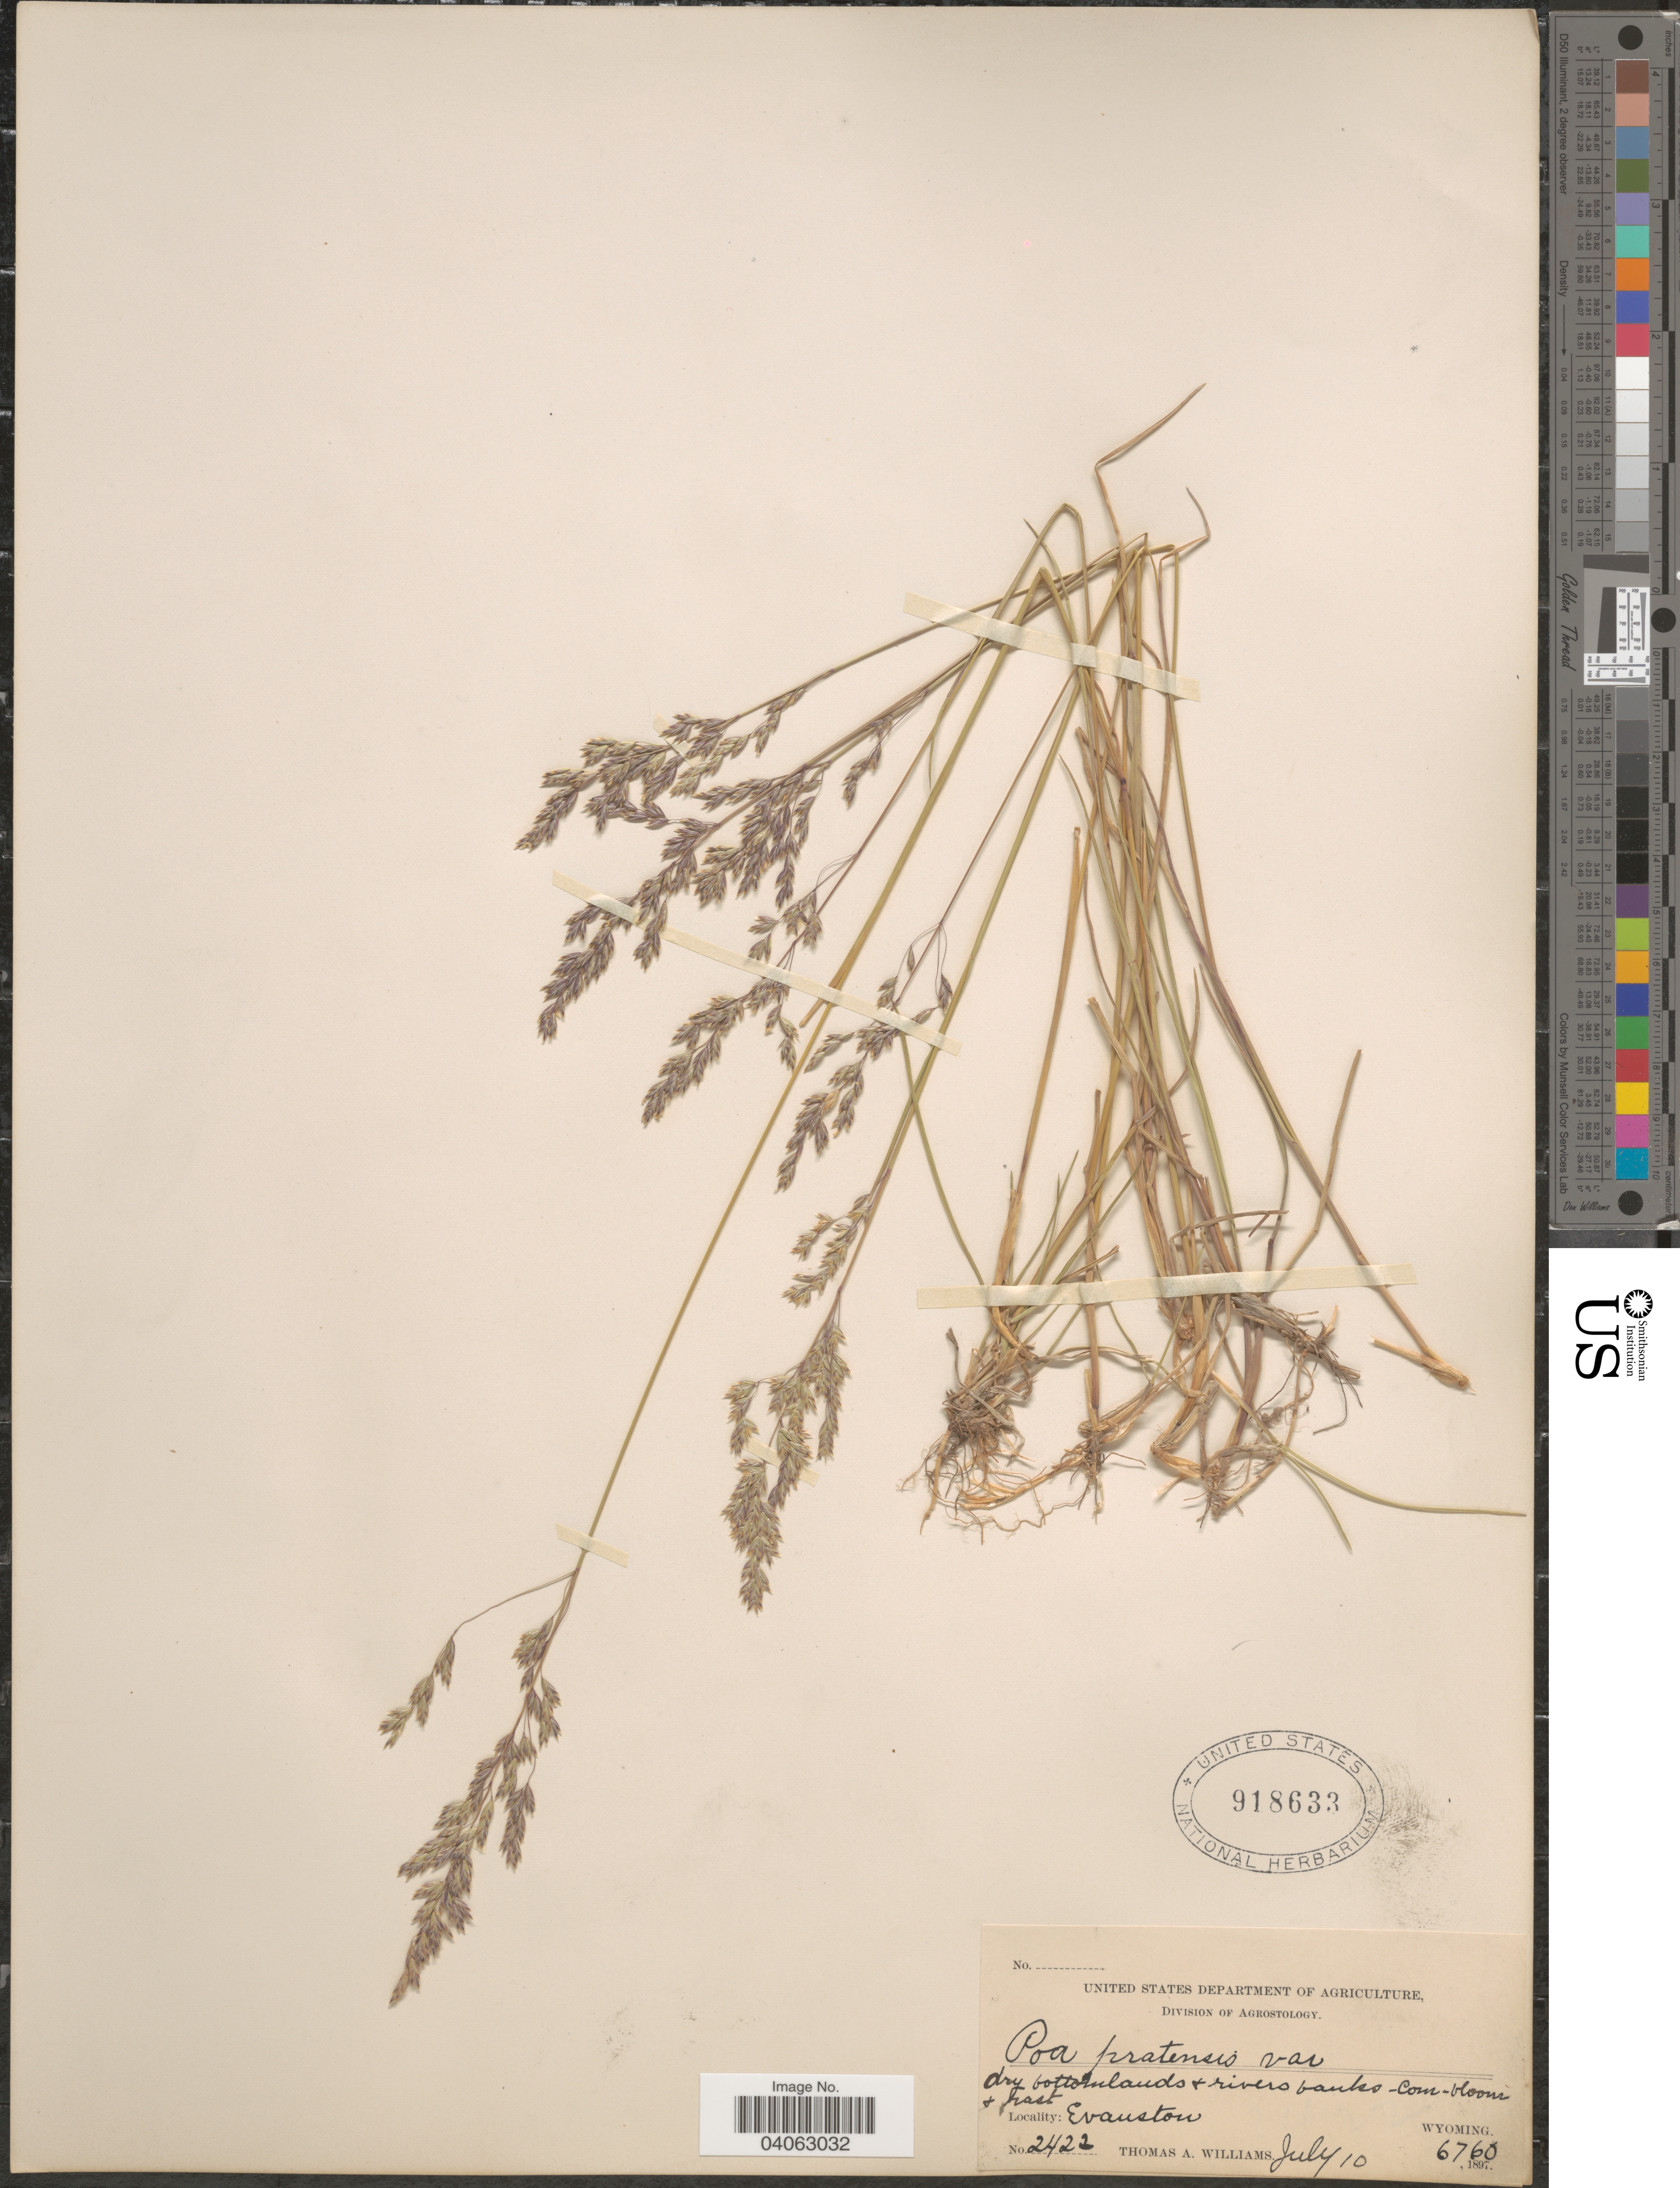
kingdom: Plantae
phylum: Tracheophyta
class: Liliopsida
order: Poales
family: Poaceae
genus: Poa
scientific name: Poa pratensis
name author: L.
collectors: T. A. Williams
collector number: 2422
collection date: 1897-07-10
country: United States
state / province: Wyoming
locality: Evanston.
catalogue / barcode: US 918633